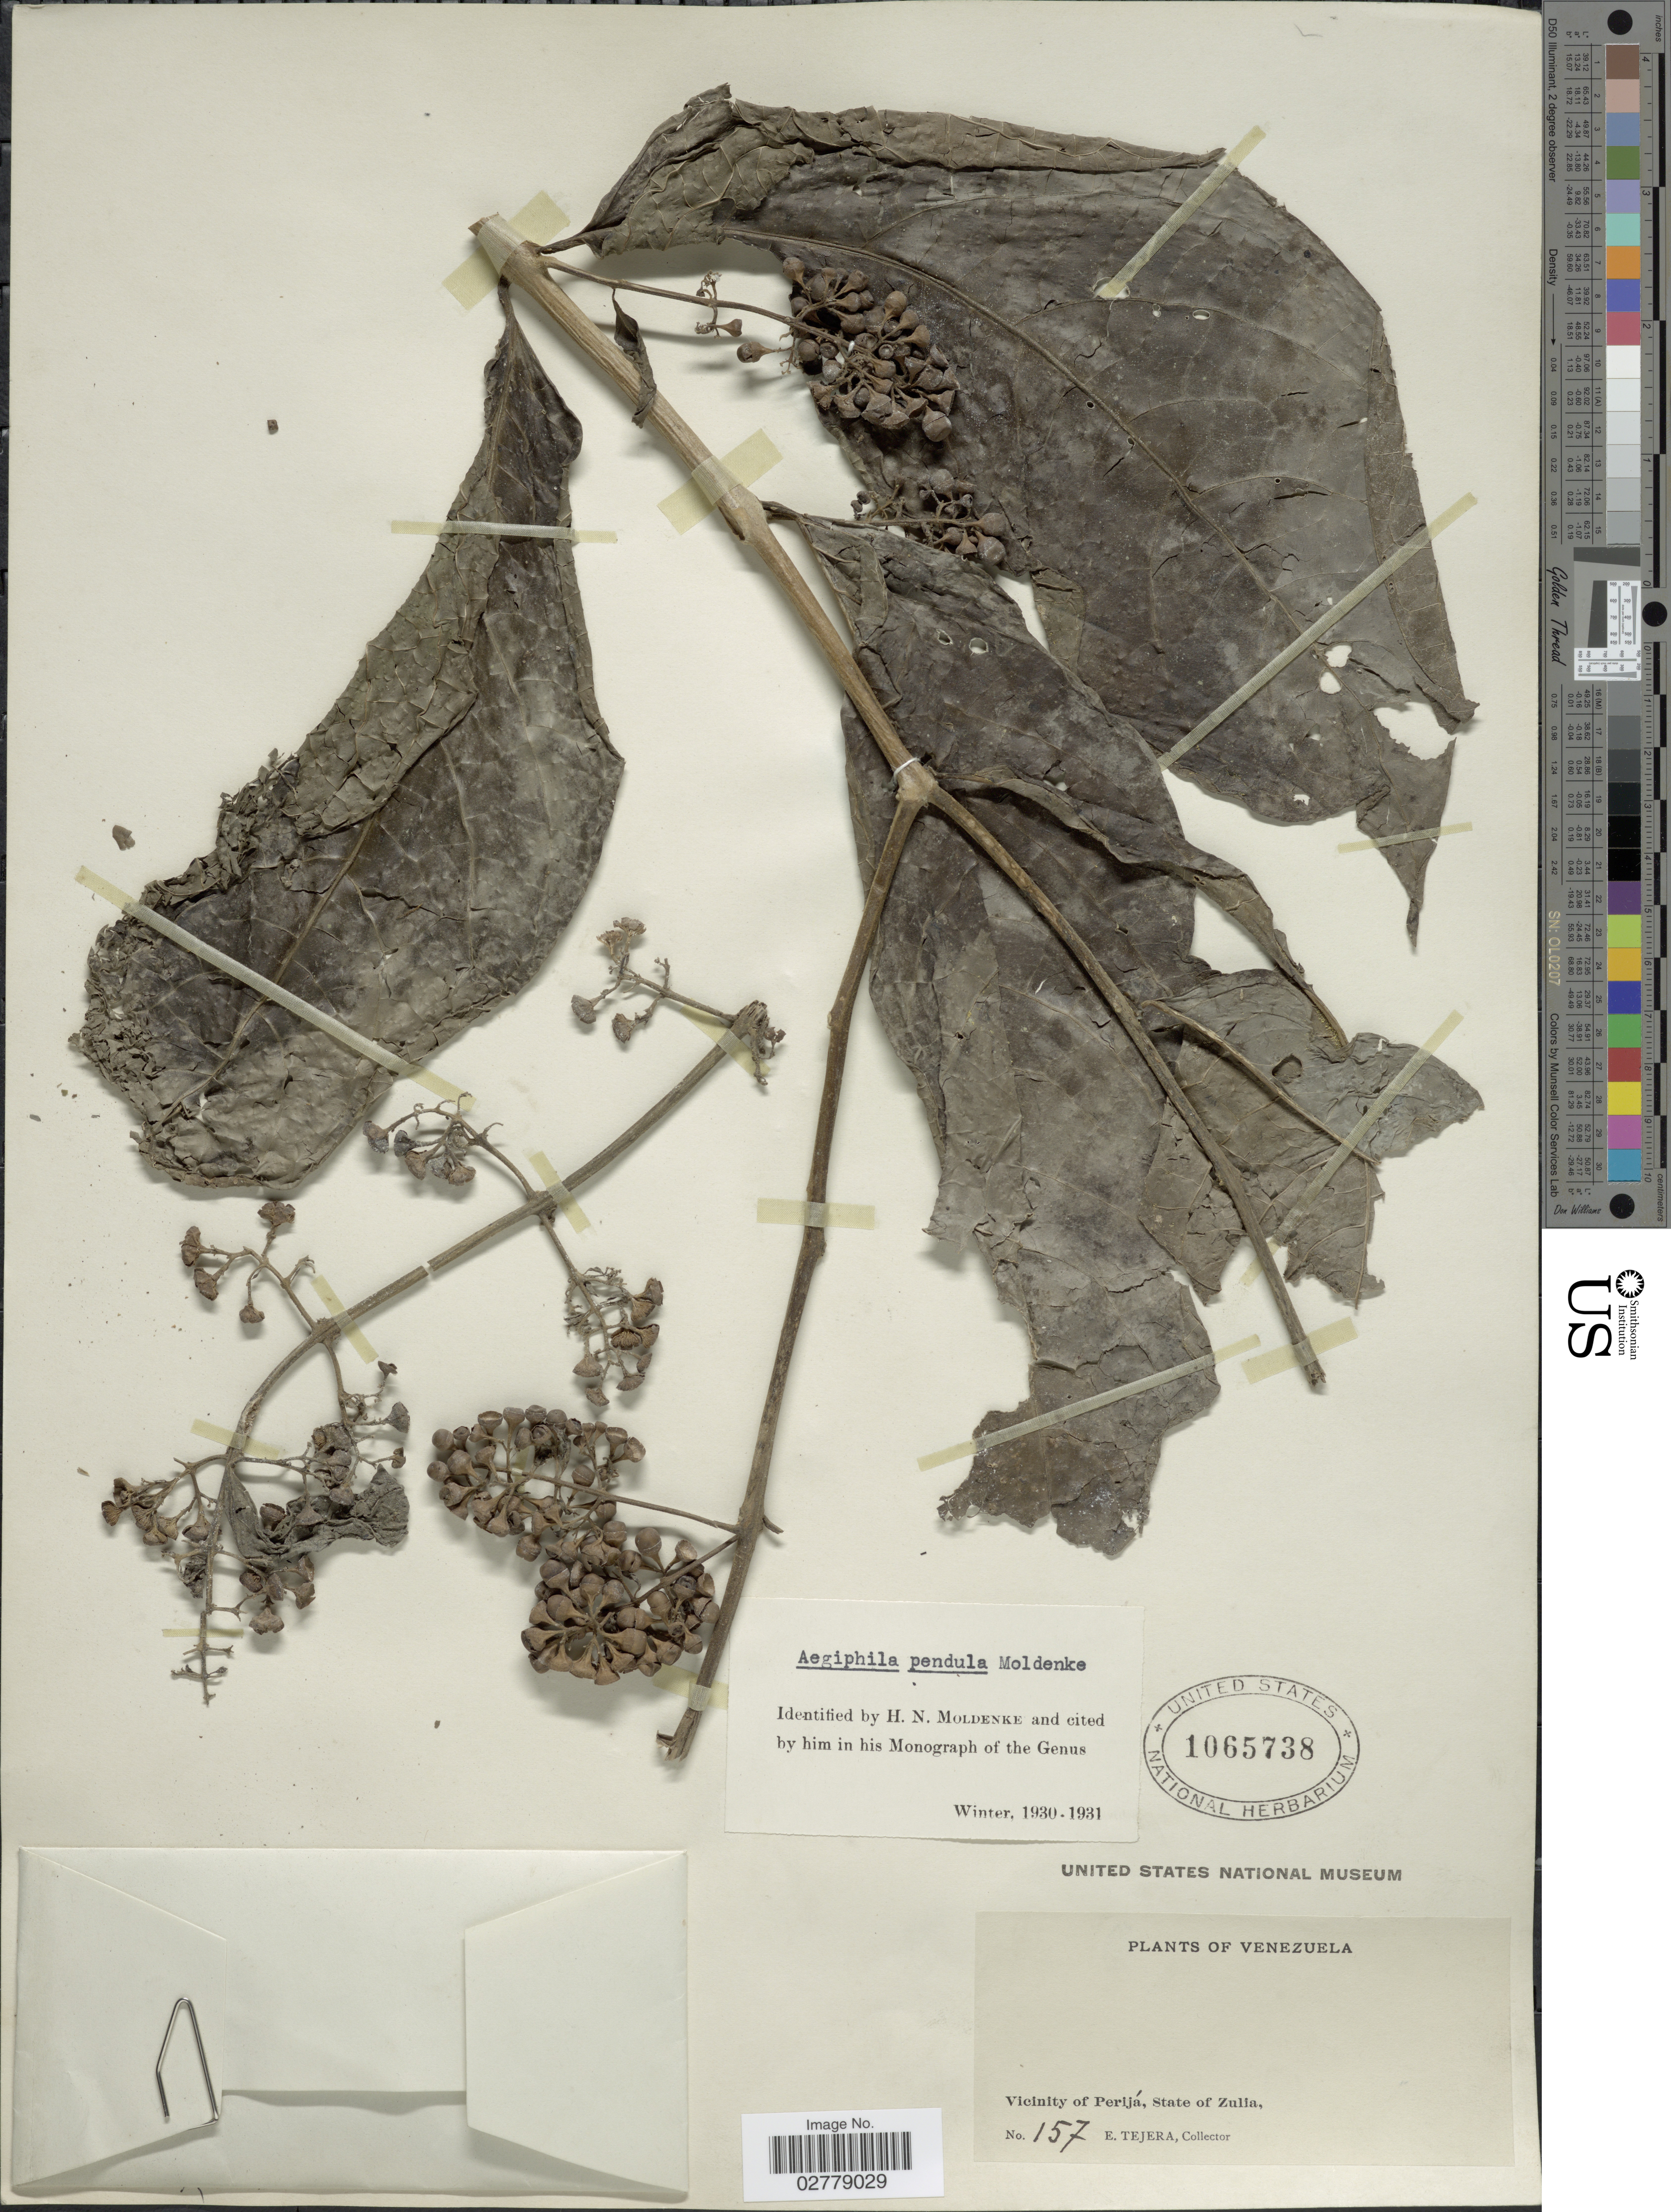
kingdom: Plantae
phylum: Tracheophyta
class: Magnoliopsida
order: Lamiales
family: Lamiaceae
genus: Aegiphila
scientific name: Aegiphila pendula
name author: Moldenke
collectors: E. Tejera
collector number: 157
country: Venezuela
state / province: Zulia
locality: Vicinity of Perijá.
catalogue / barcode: US 1065738